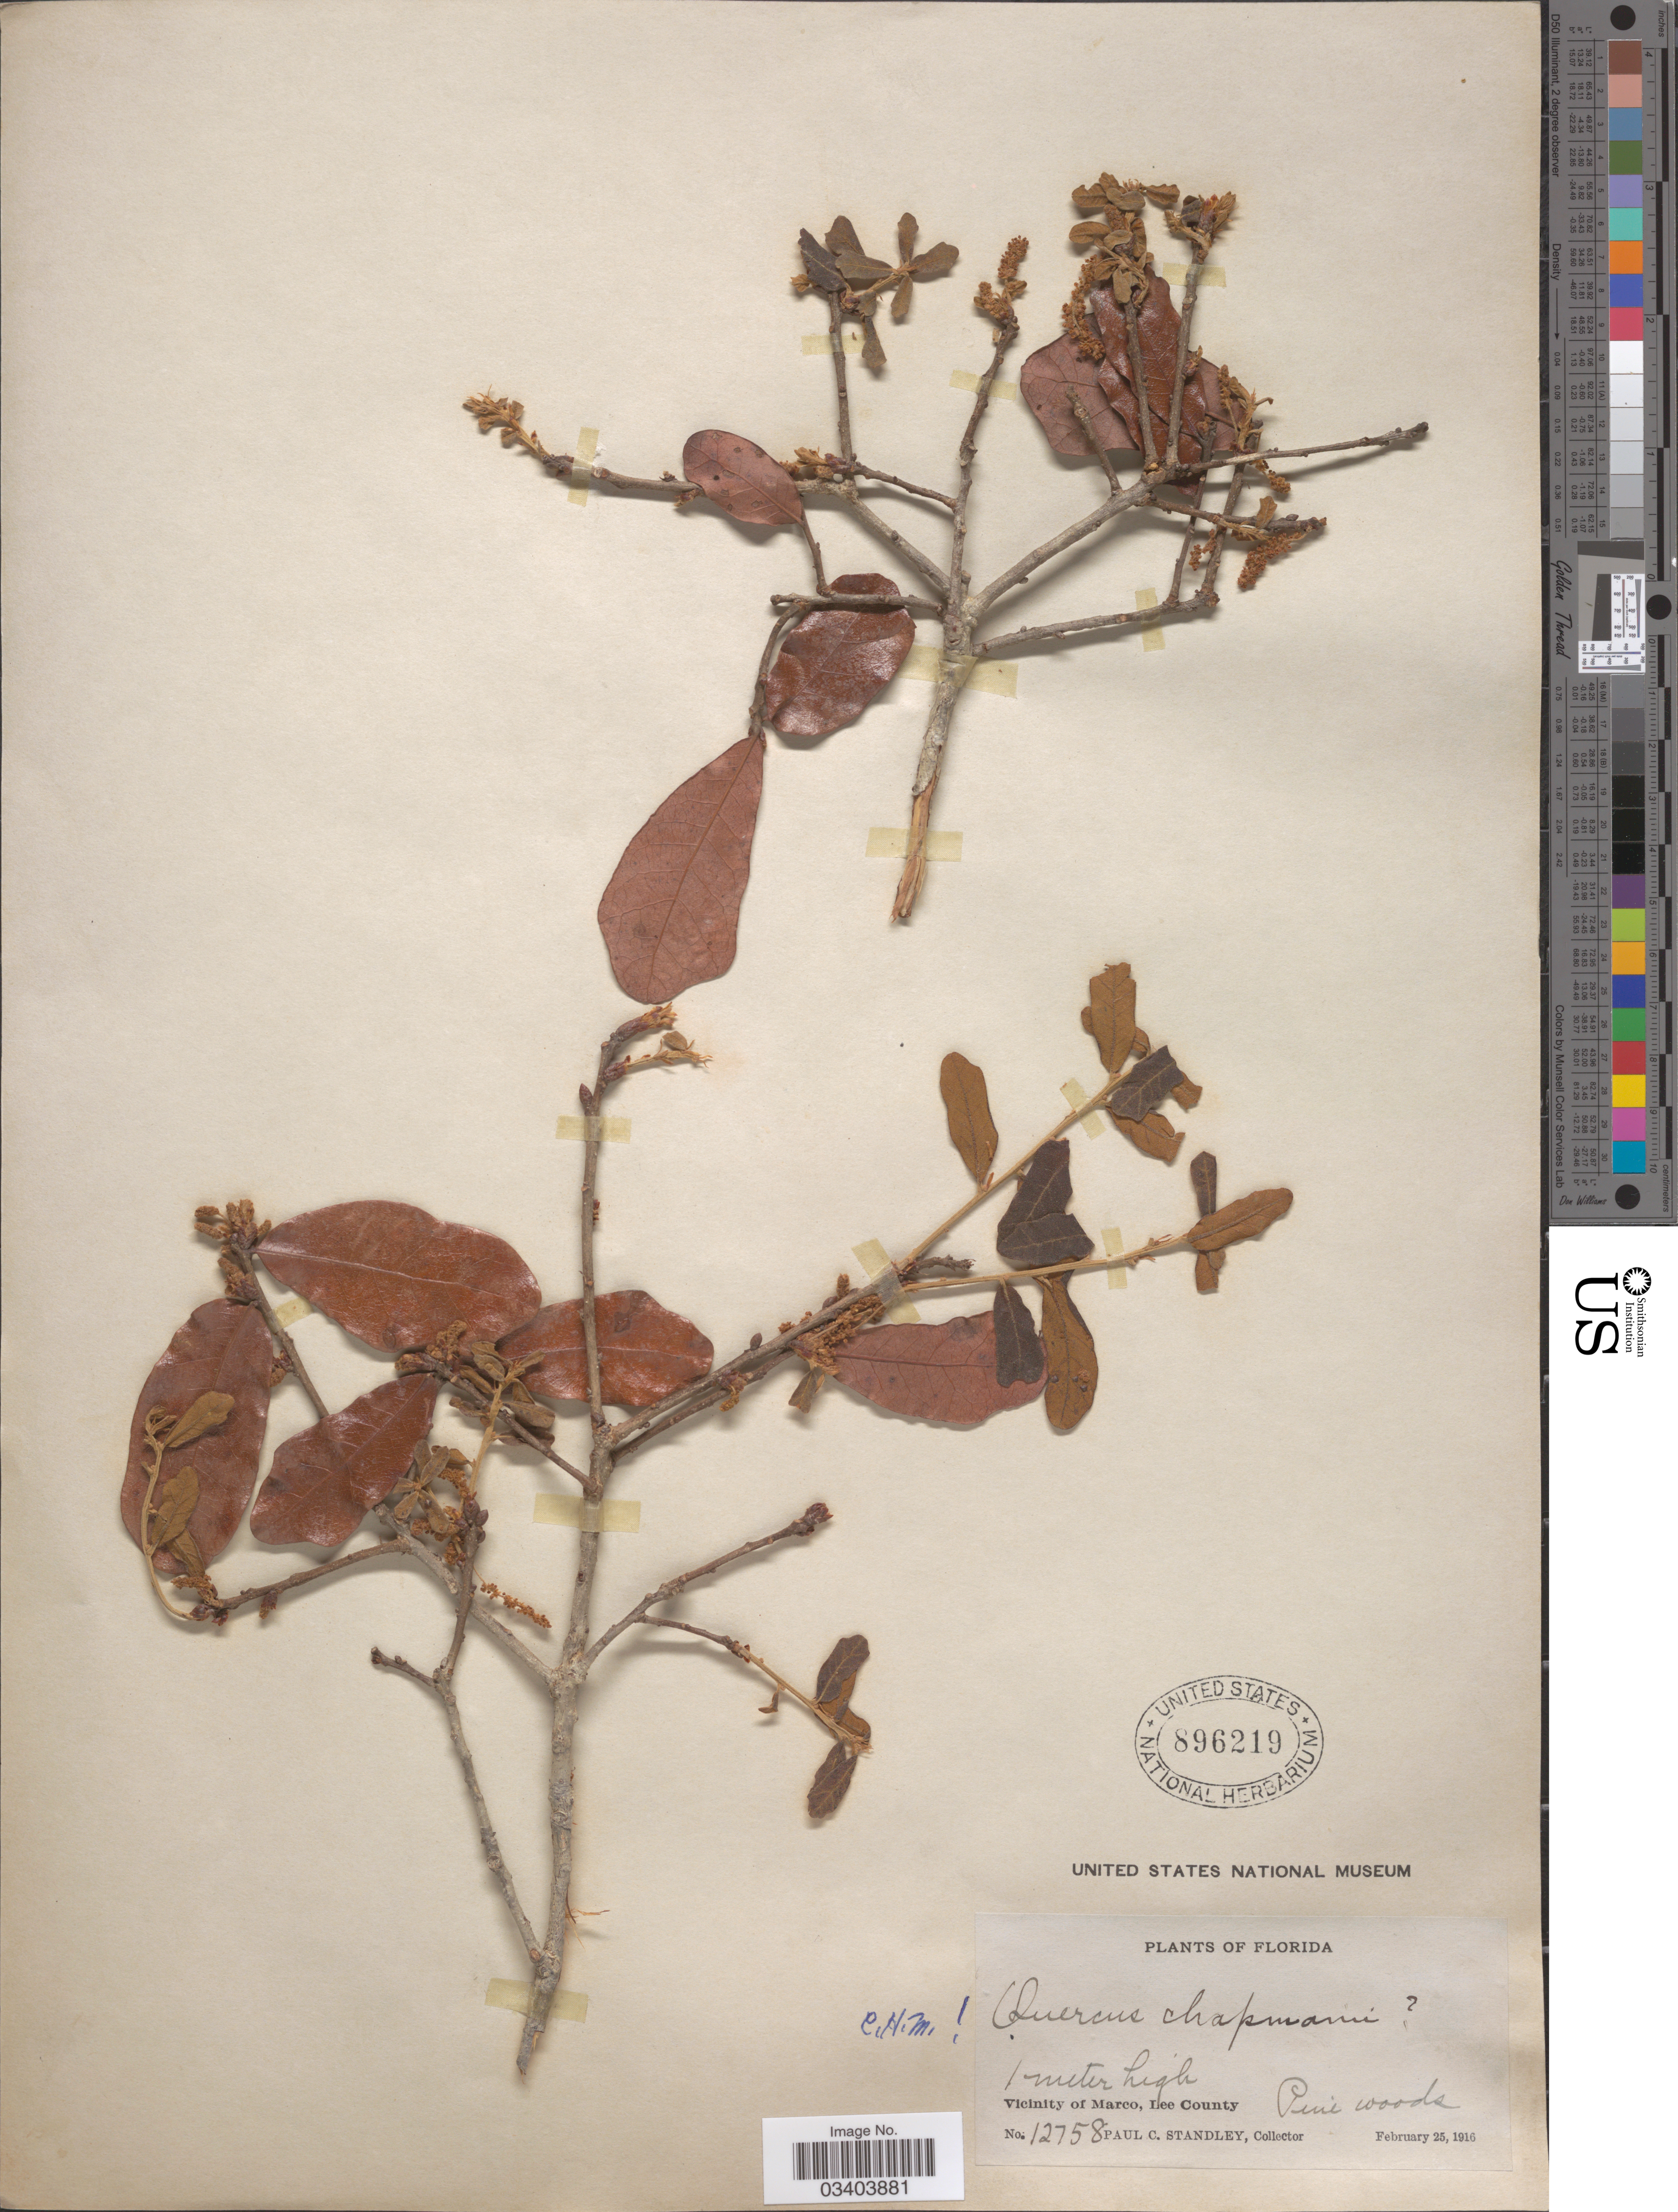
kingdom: Plantae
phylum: Tracheophyta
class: Magnoliopsida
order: Fagales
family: Fagaceae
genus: Quercus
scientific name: Quercus chapmanii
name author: Sarg.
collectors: P. C. Standley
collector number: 12758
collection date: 1916-02-25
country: United States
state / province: Florida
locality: Vicinity of Marco, Lee County.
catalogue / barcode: US 896219